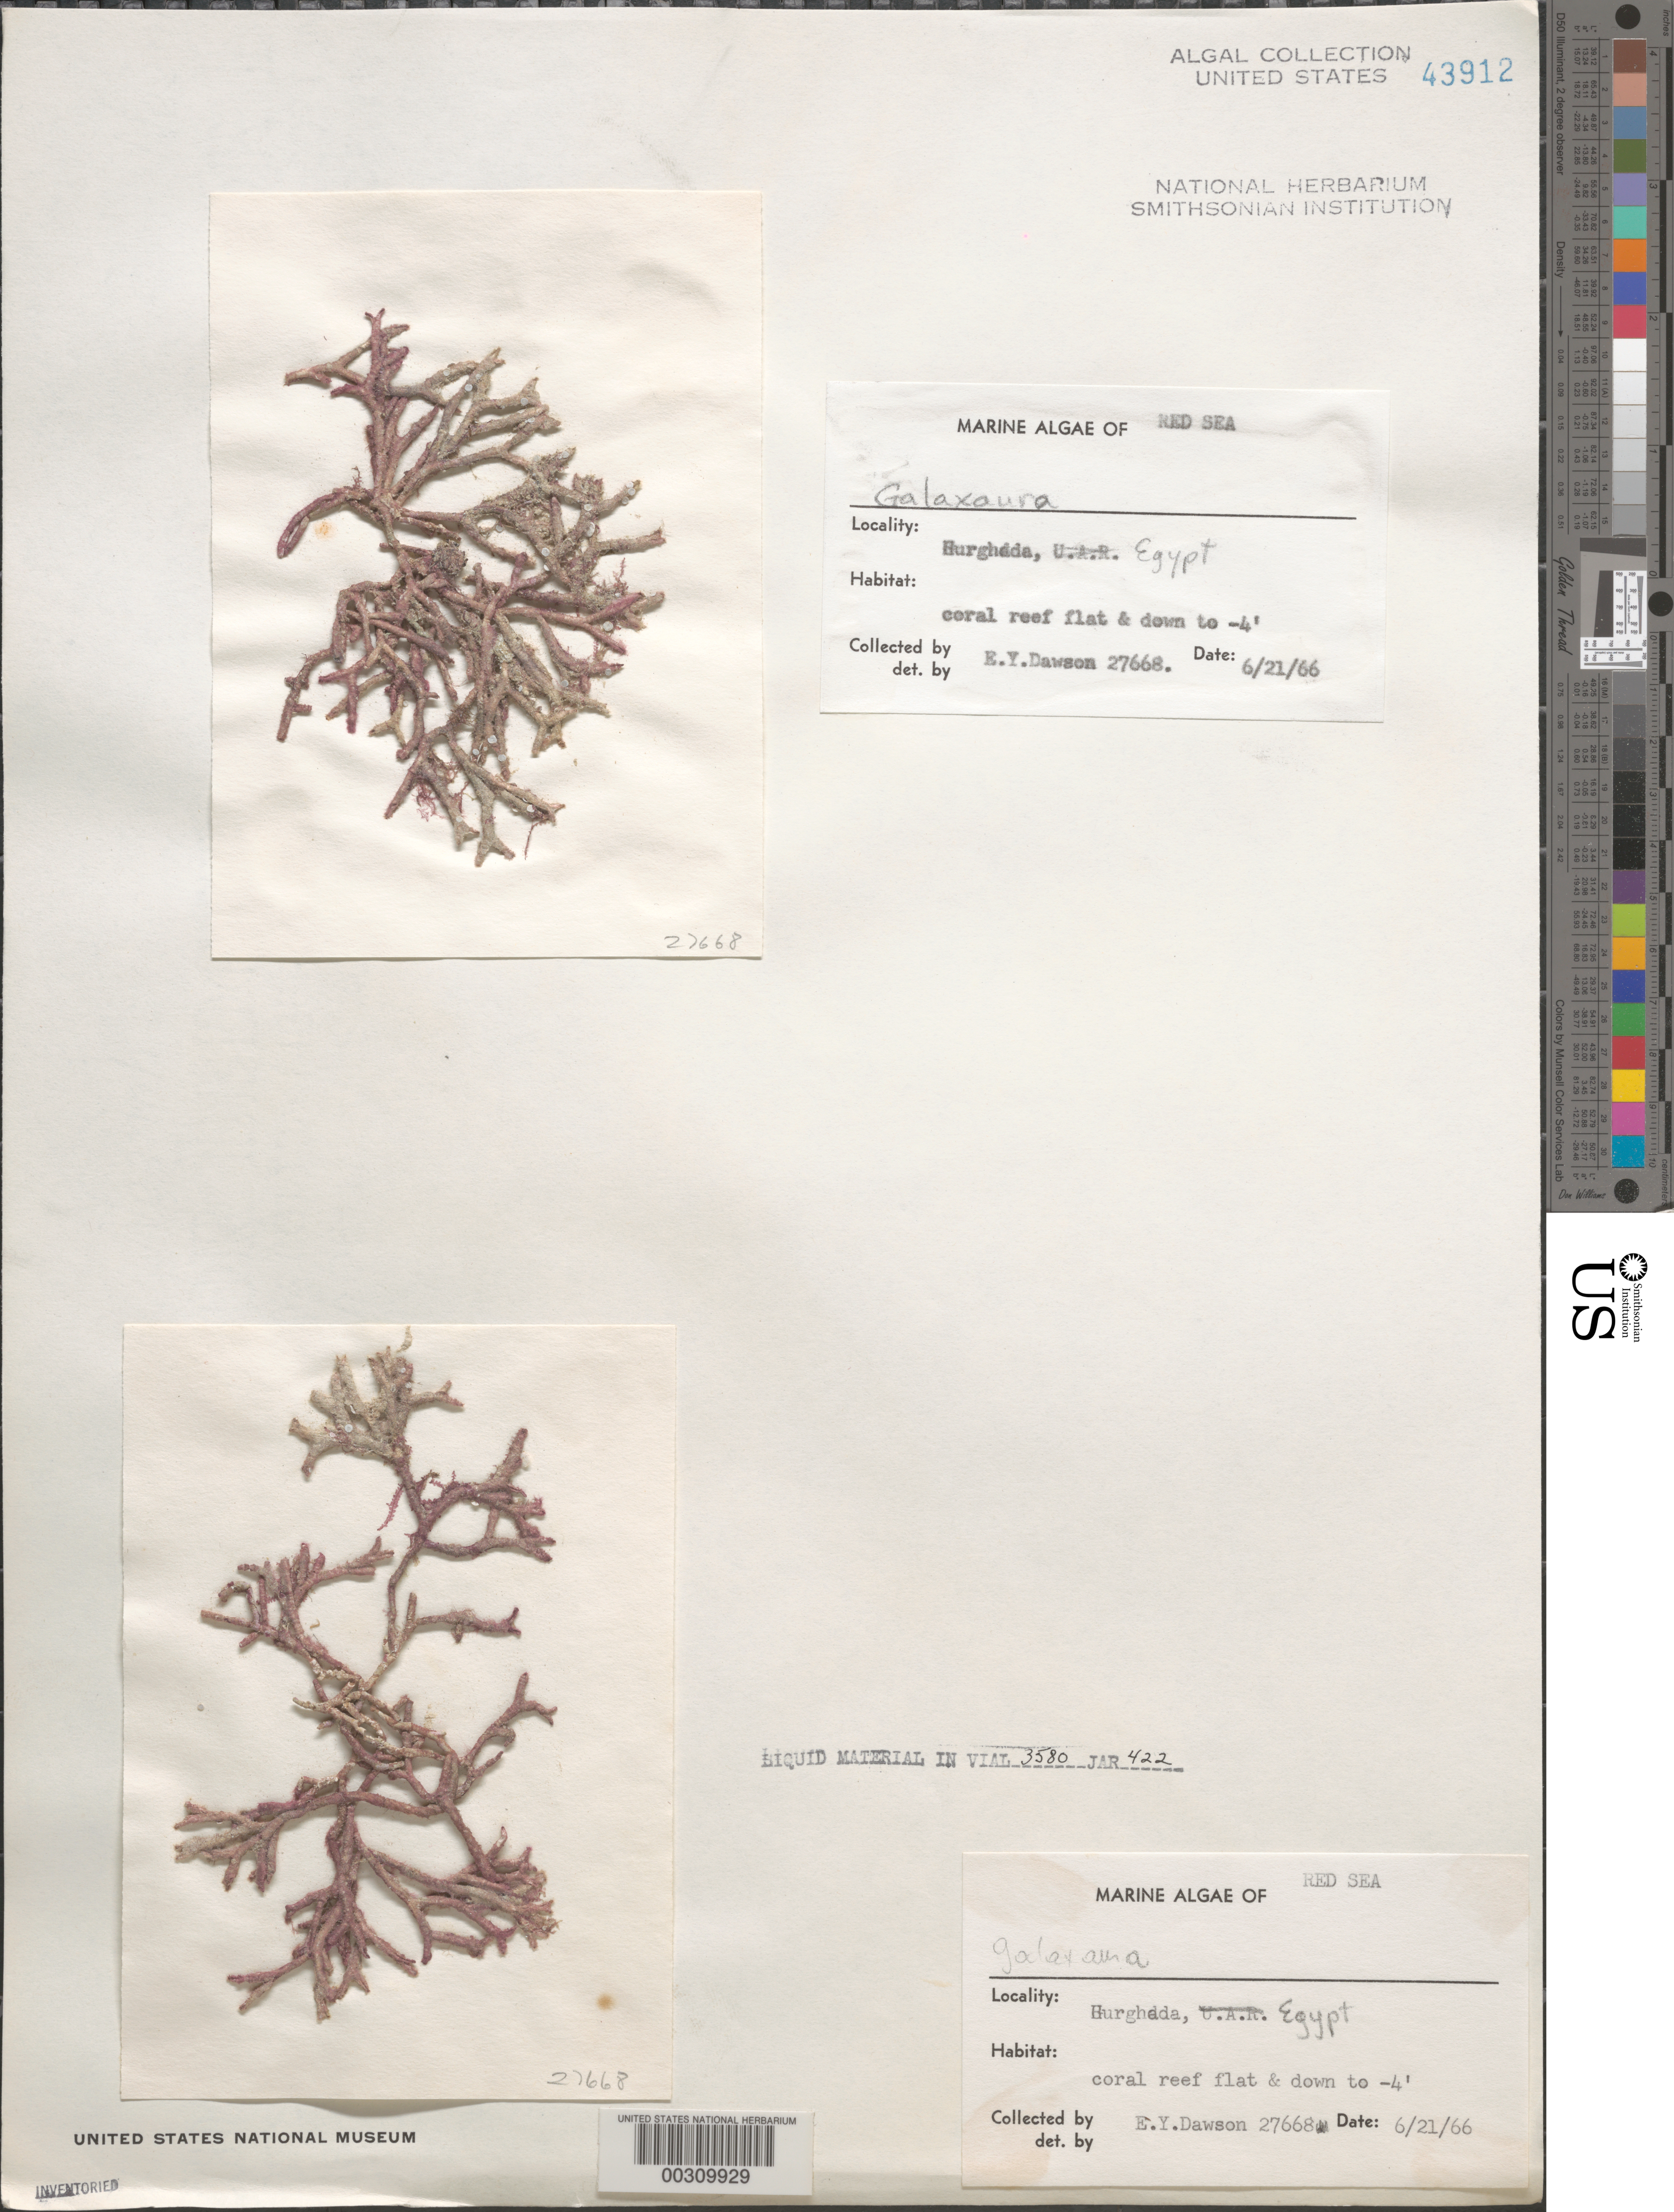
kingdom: Plantae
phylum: Rhodophyta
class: Florideophyceae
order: Nemaliales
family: Galaxauraceae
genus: Galaxaura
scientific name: Galaxaura sp.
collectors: E. Y. Dawson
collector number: EYD 27668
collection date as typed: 21 Jun 1966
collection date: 1966-06-21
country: Egypt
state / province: Al Bahr al Ahmar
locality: Hurghada, Red Sea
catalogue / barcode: US 43912